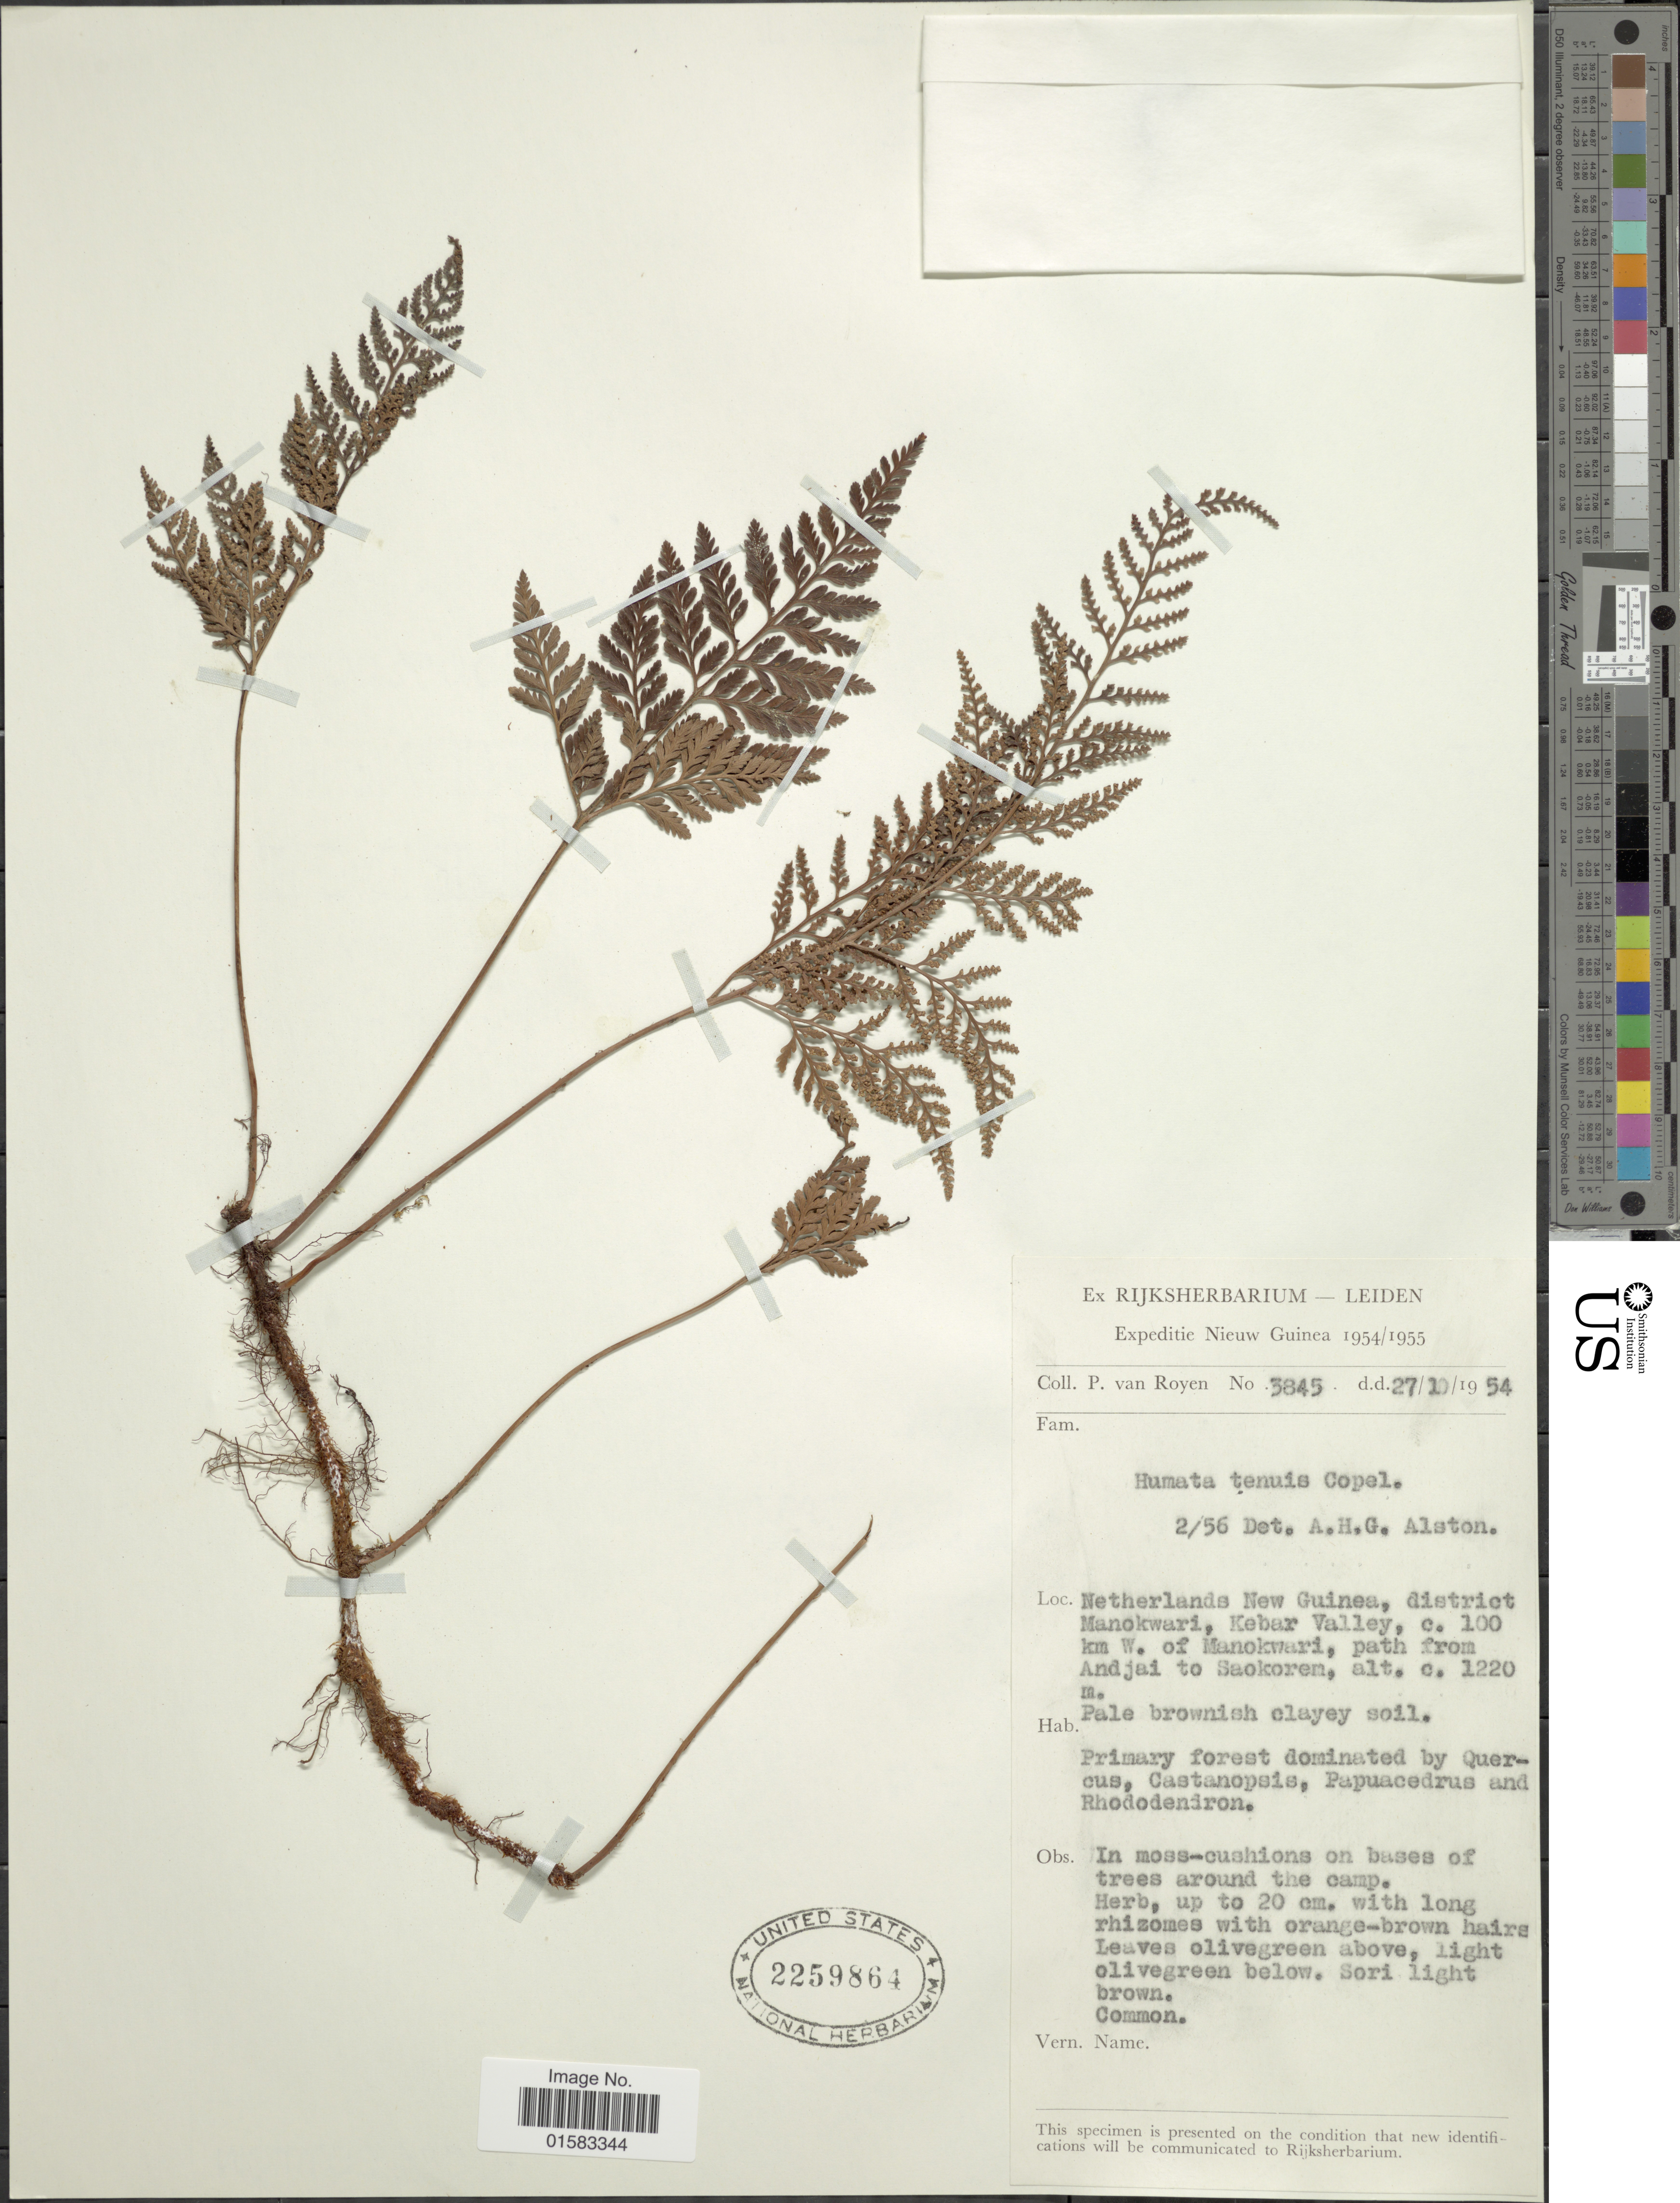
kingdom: Plantae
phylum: Tracheophyta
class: Polypodiopsida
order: Polypodiales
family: Davalliaceae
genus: Davallia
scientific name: Davallia repens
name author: (L. f.) Kuhn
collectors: P. van Royen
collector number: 3845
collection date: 1954-10-27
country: Indonesia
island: New Guinea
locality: Netherlands, New Guinea, District Manokwari, Kebar Valley, c. 100 km W of Manokwari, path from Anjai to Saokorem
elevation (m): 1220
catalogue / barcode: US 2259864